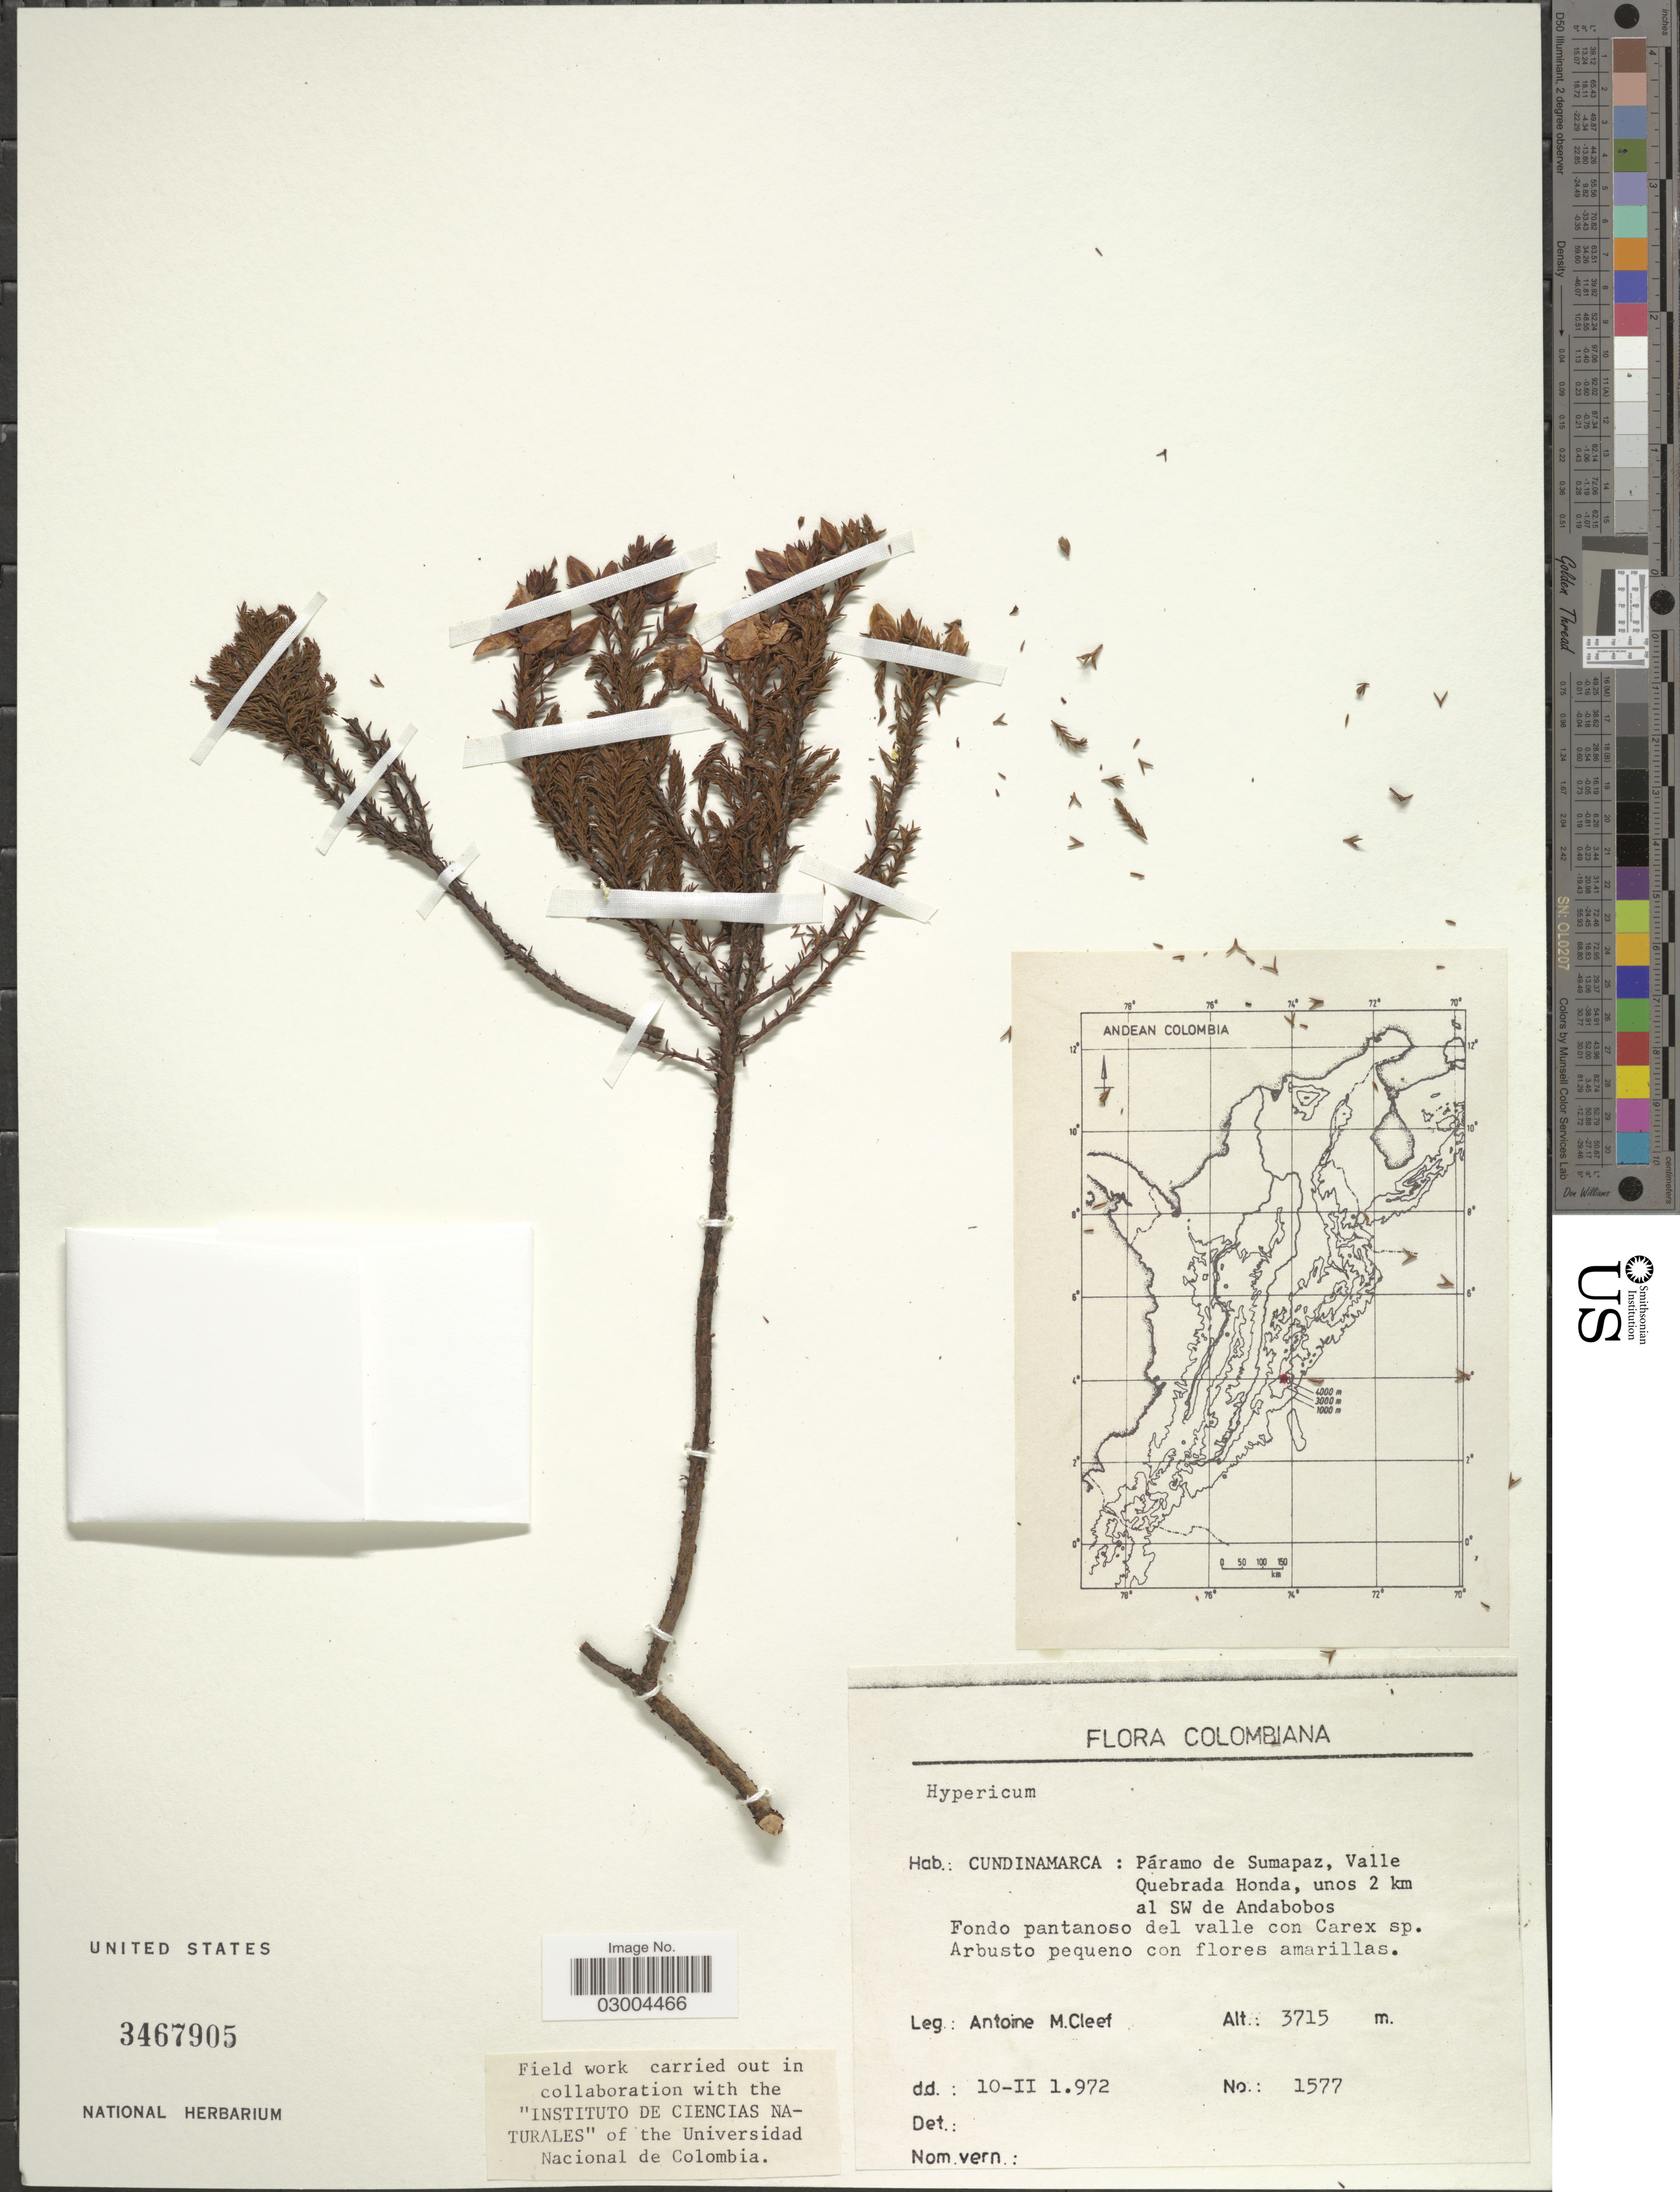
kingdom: Plantae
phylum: Tracheophyta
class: Magnoliopsida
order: Malpighiales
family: Hypericaceae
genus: Hypericum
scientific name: Hypericum sp.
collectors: A. M. Cleef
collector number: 1577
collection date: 1972-02-10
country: Colombia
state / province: Cundinamarca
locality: Páramo de Sumapaz, Valle Quebrada Honda, unos 2 km al SW de Andabobos.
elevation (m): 3715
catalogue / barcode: US 3467905